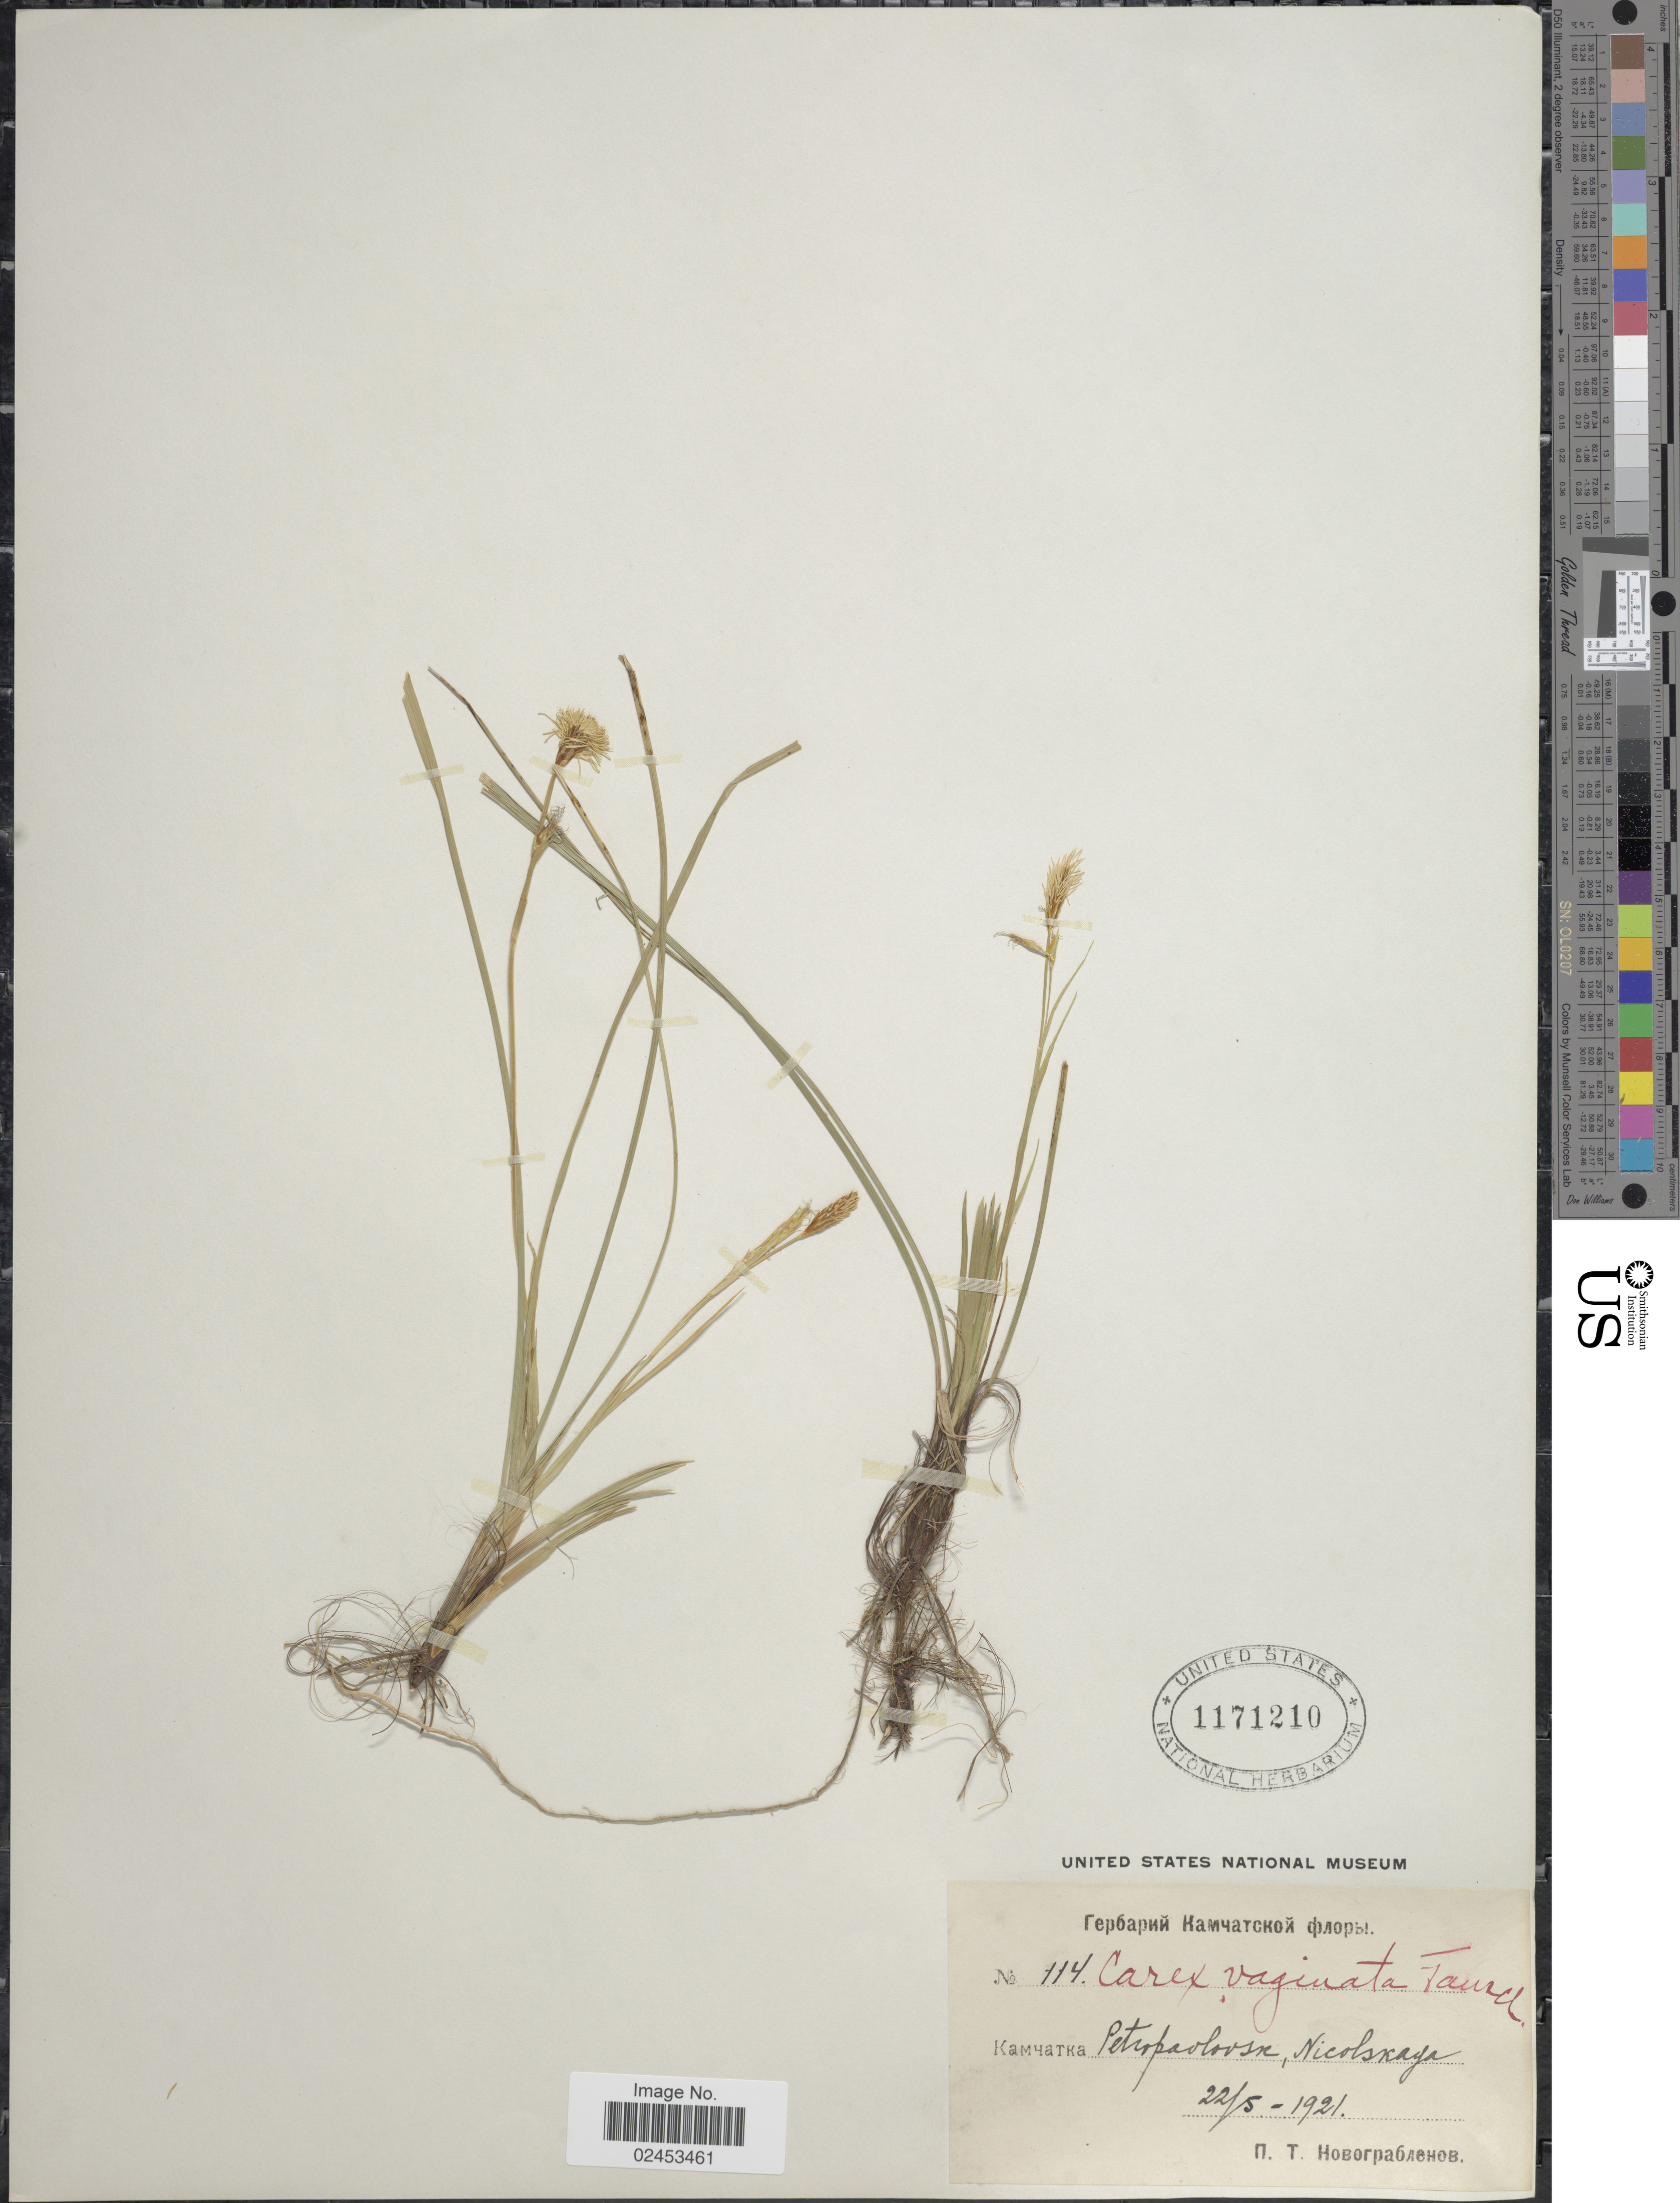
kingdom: Plantae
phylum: Tracheophyta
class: Liliopsida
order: Poales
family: Cyperaceae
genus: Carex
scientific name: Carex vaginata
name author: Tausch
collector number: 114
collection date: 1921-05-22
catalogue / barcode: US 1171210